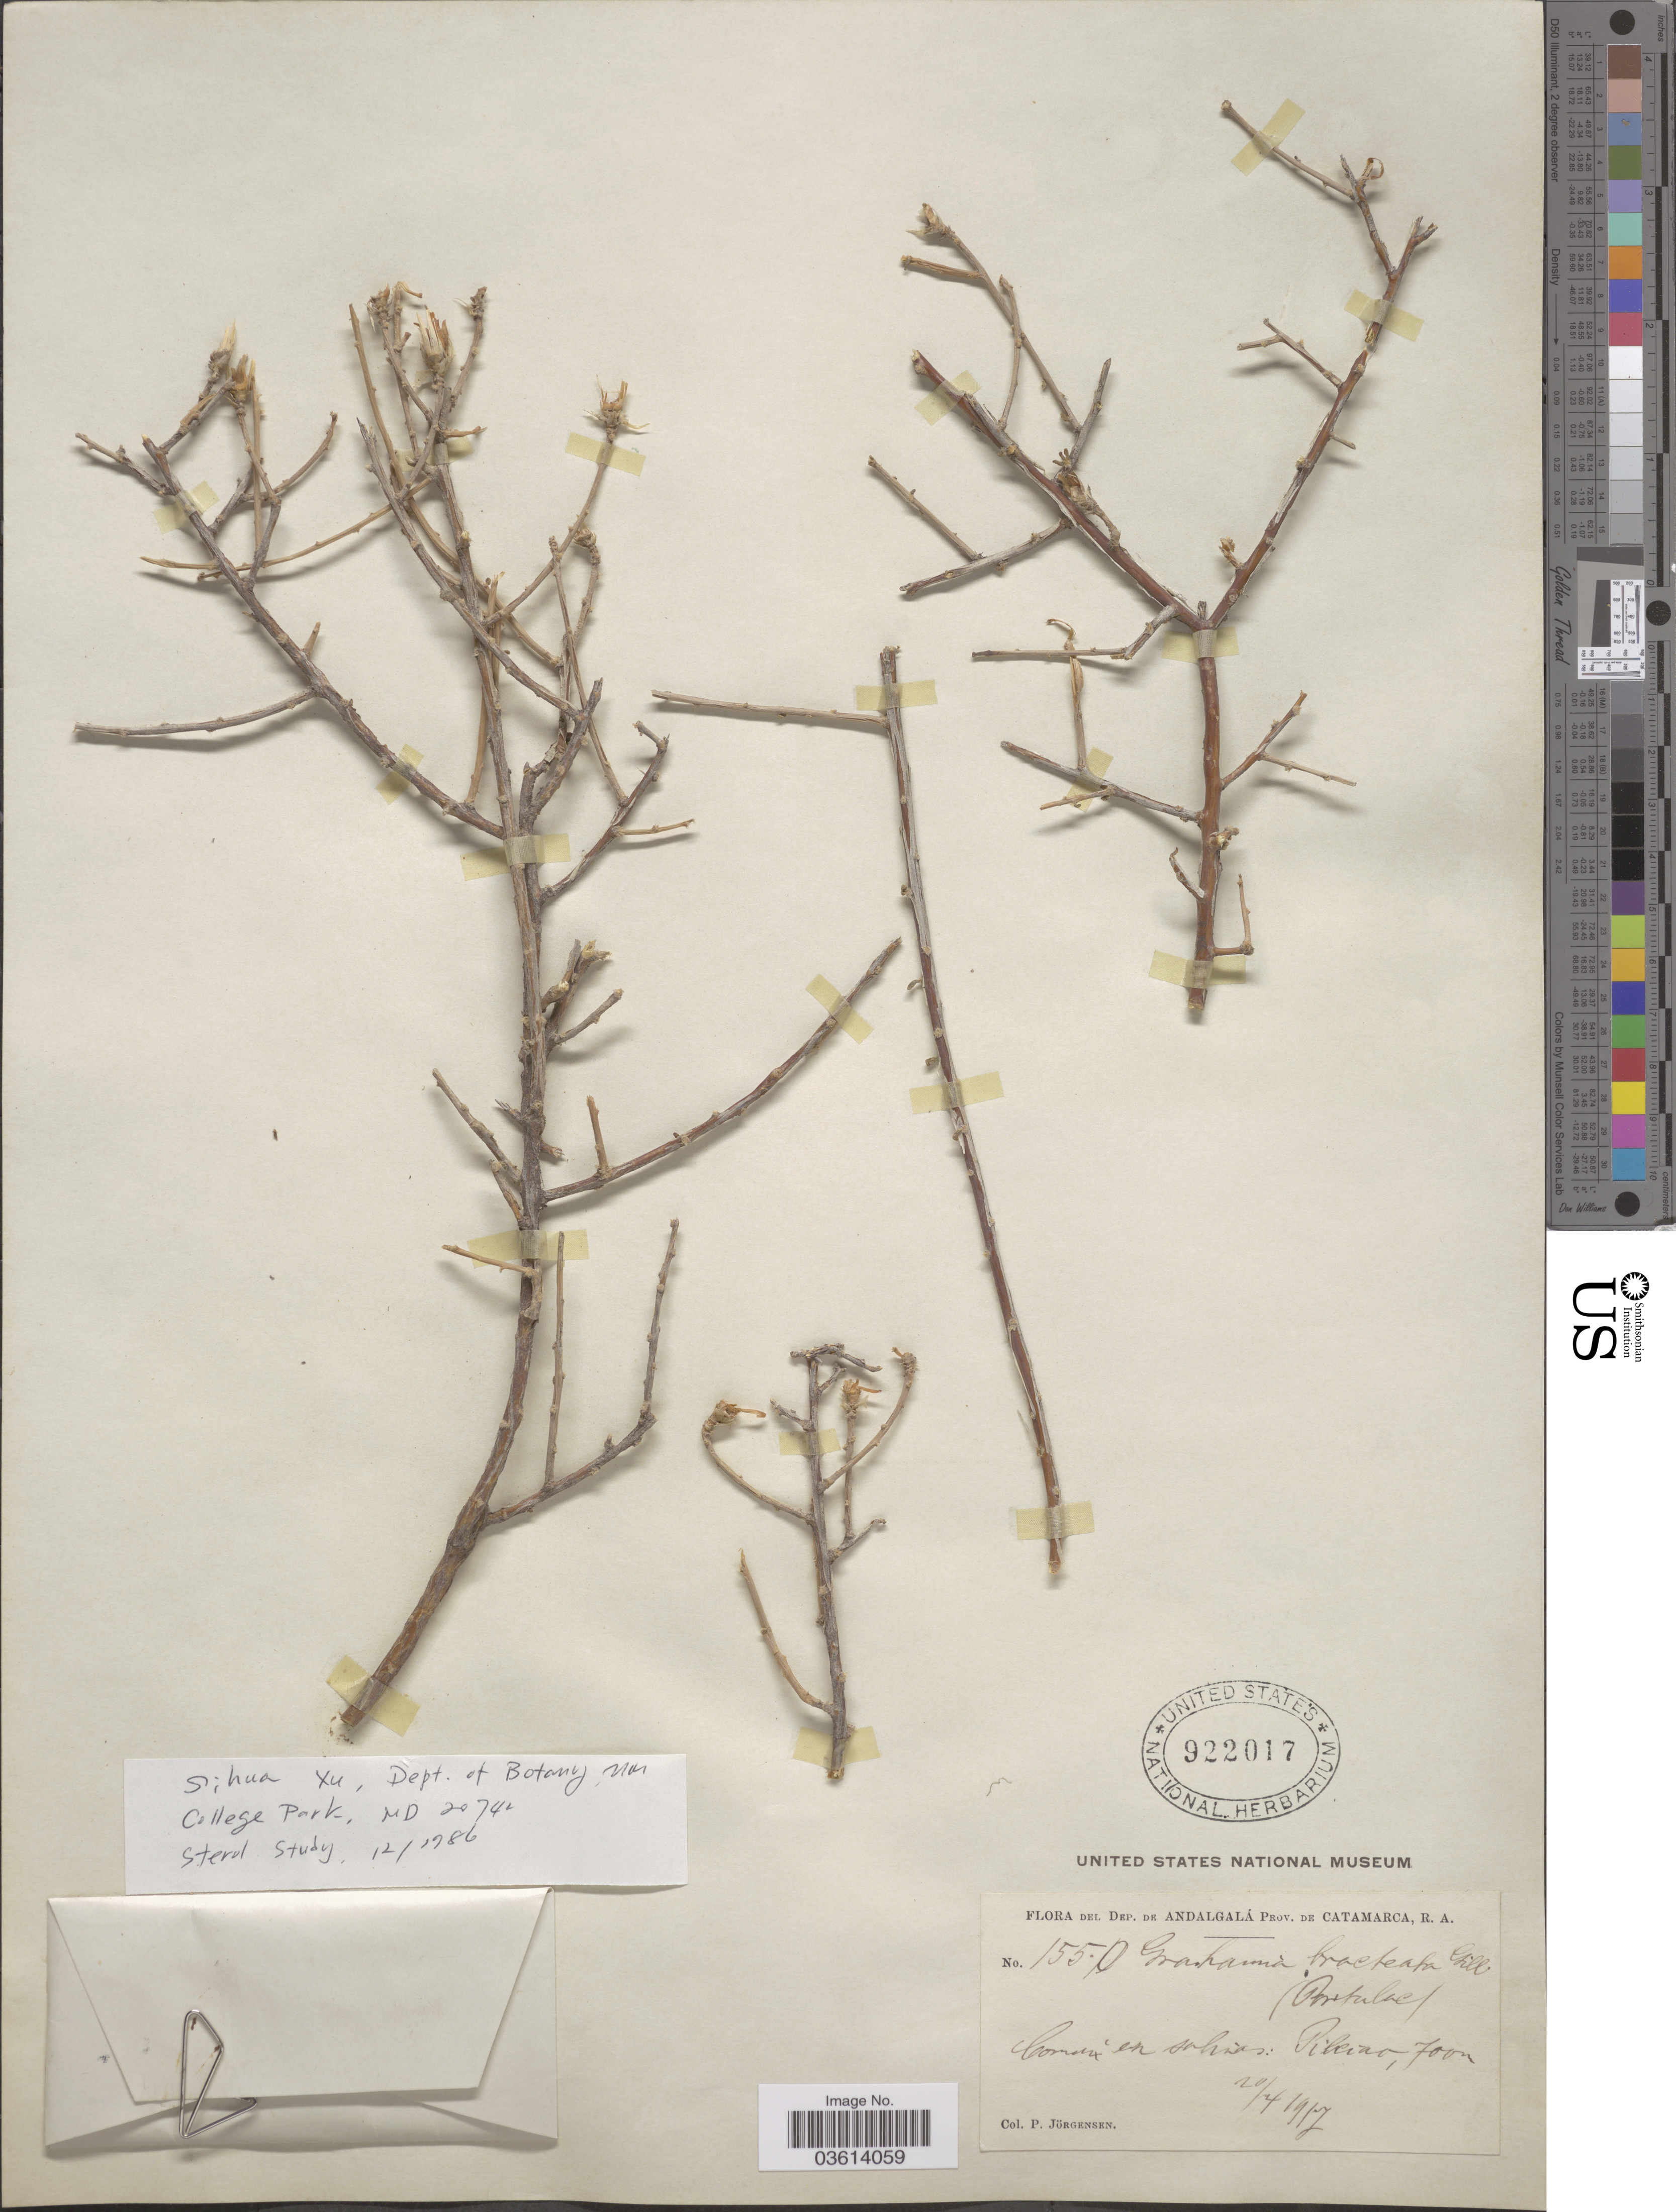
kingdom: Plantae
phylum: Tracheophyta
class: Magnoliopsida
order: Caryophyllales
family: Anacampserotaceae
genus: Grahamia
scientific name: Grahamia sp.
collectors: P. Jörgensen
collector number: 1550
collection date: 1917-04-20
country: Argentina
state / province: Catamarca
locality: Dep. de Andalgalá, Prov. de Catamarca. Comun en Salinas: Pilciao.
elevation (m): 700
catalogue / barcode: US 922017